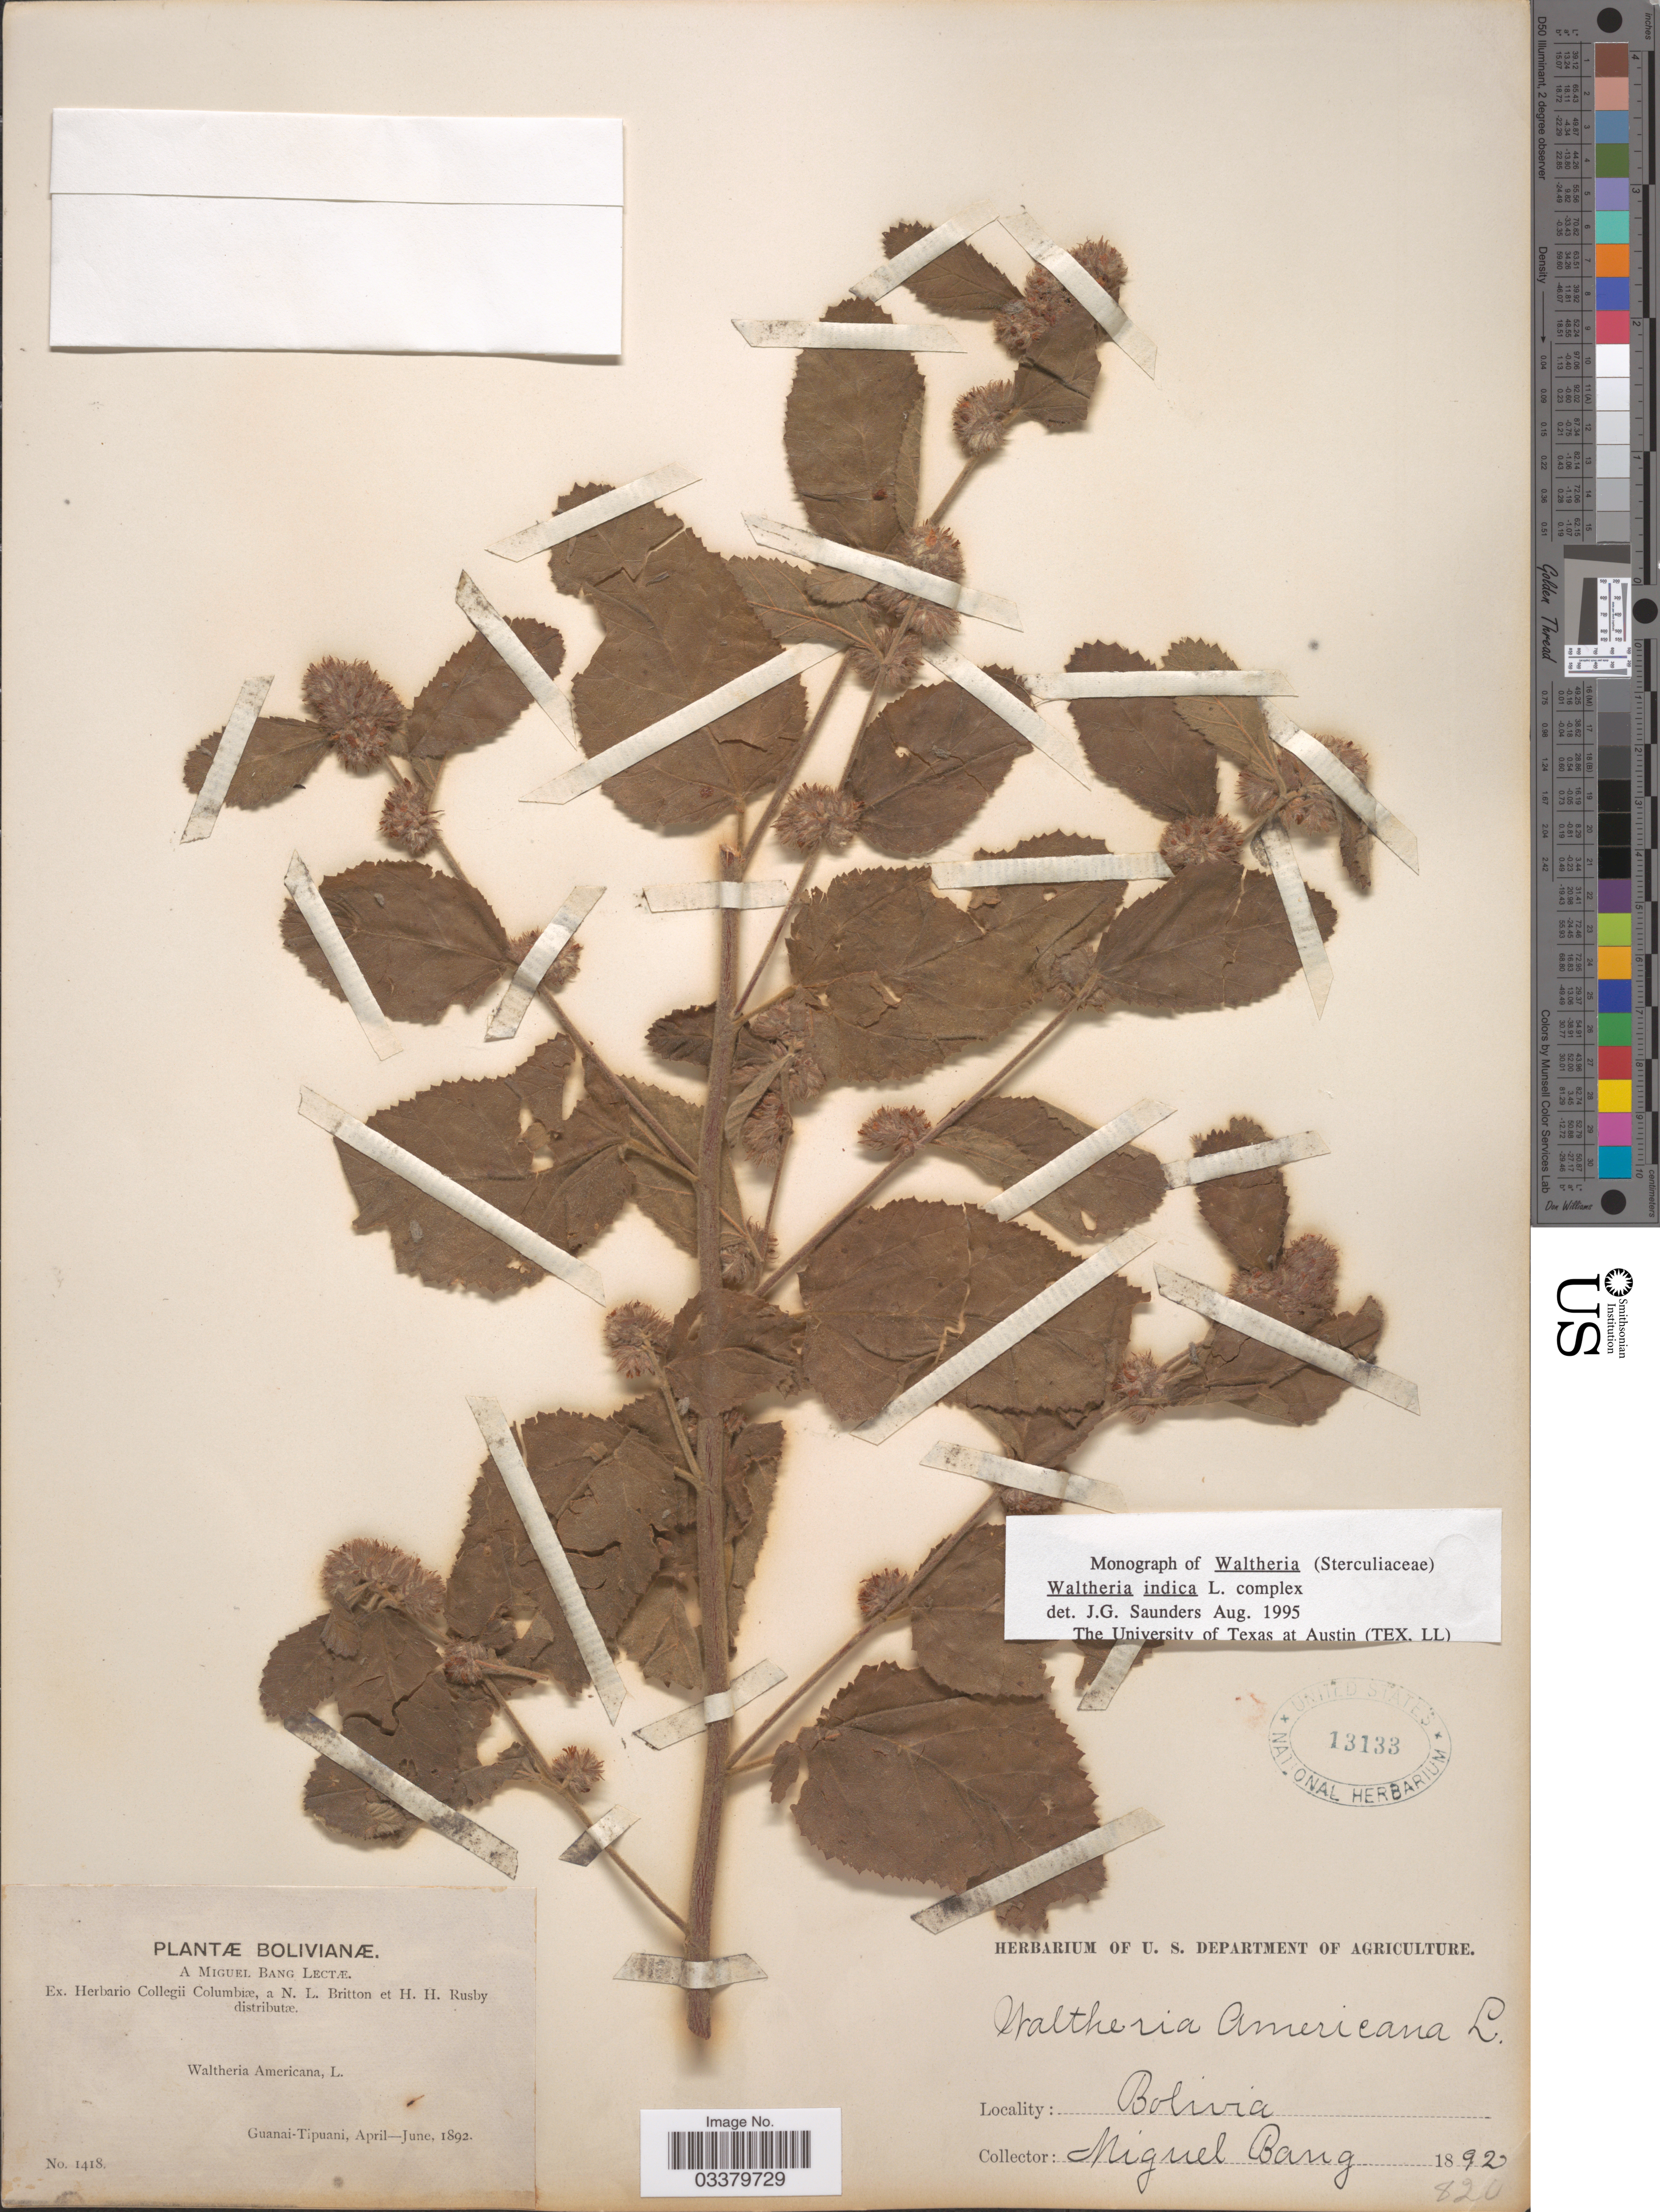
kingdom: Plantae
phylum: Tracheophyta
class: Magnoliopsida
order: Malvales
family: Malvaceae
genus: Waltheria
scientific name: Waltheria indica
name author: L.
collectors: M. Bang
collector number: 1418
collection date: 1892-04/1892-06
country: Bolivia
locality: Guanai-Tipuani.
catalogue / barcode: US 13133